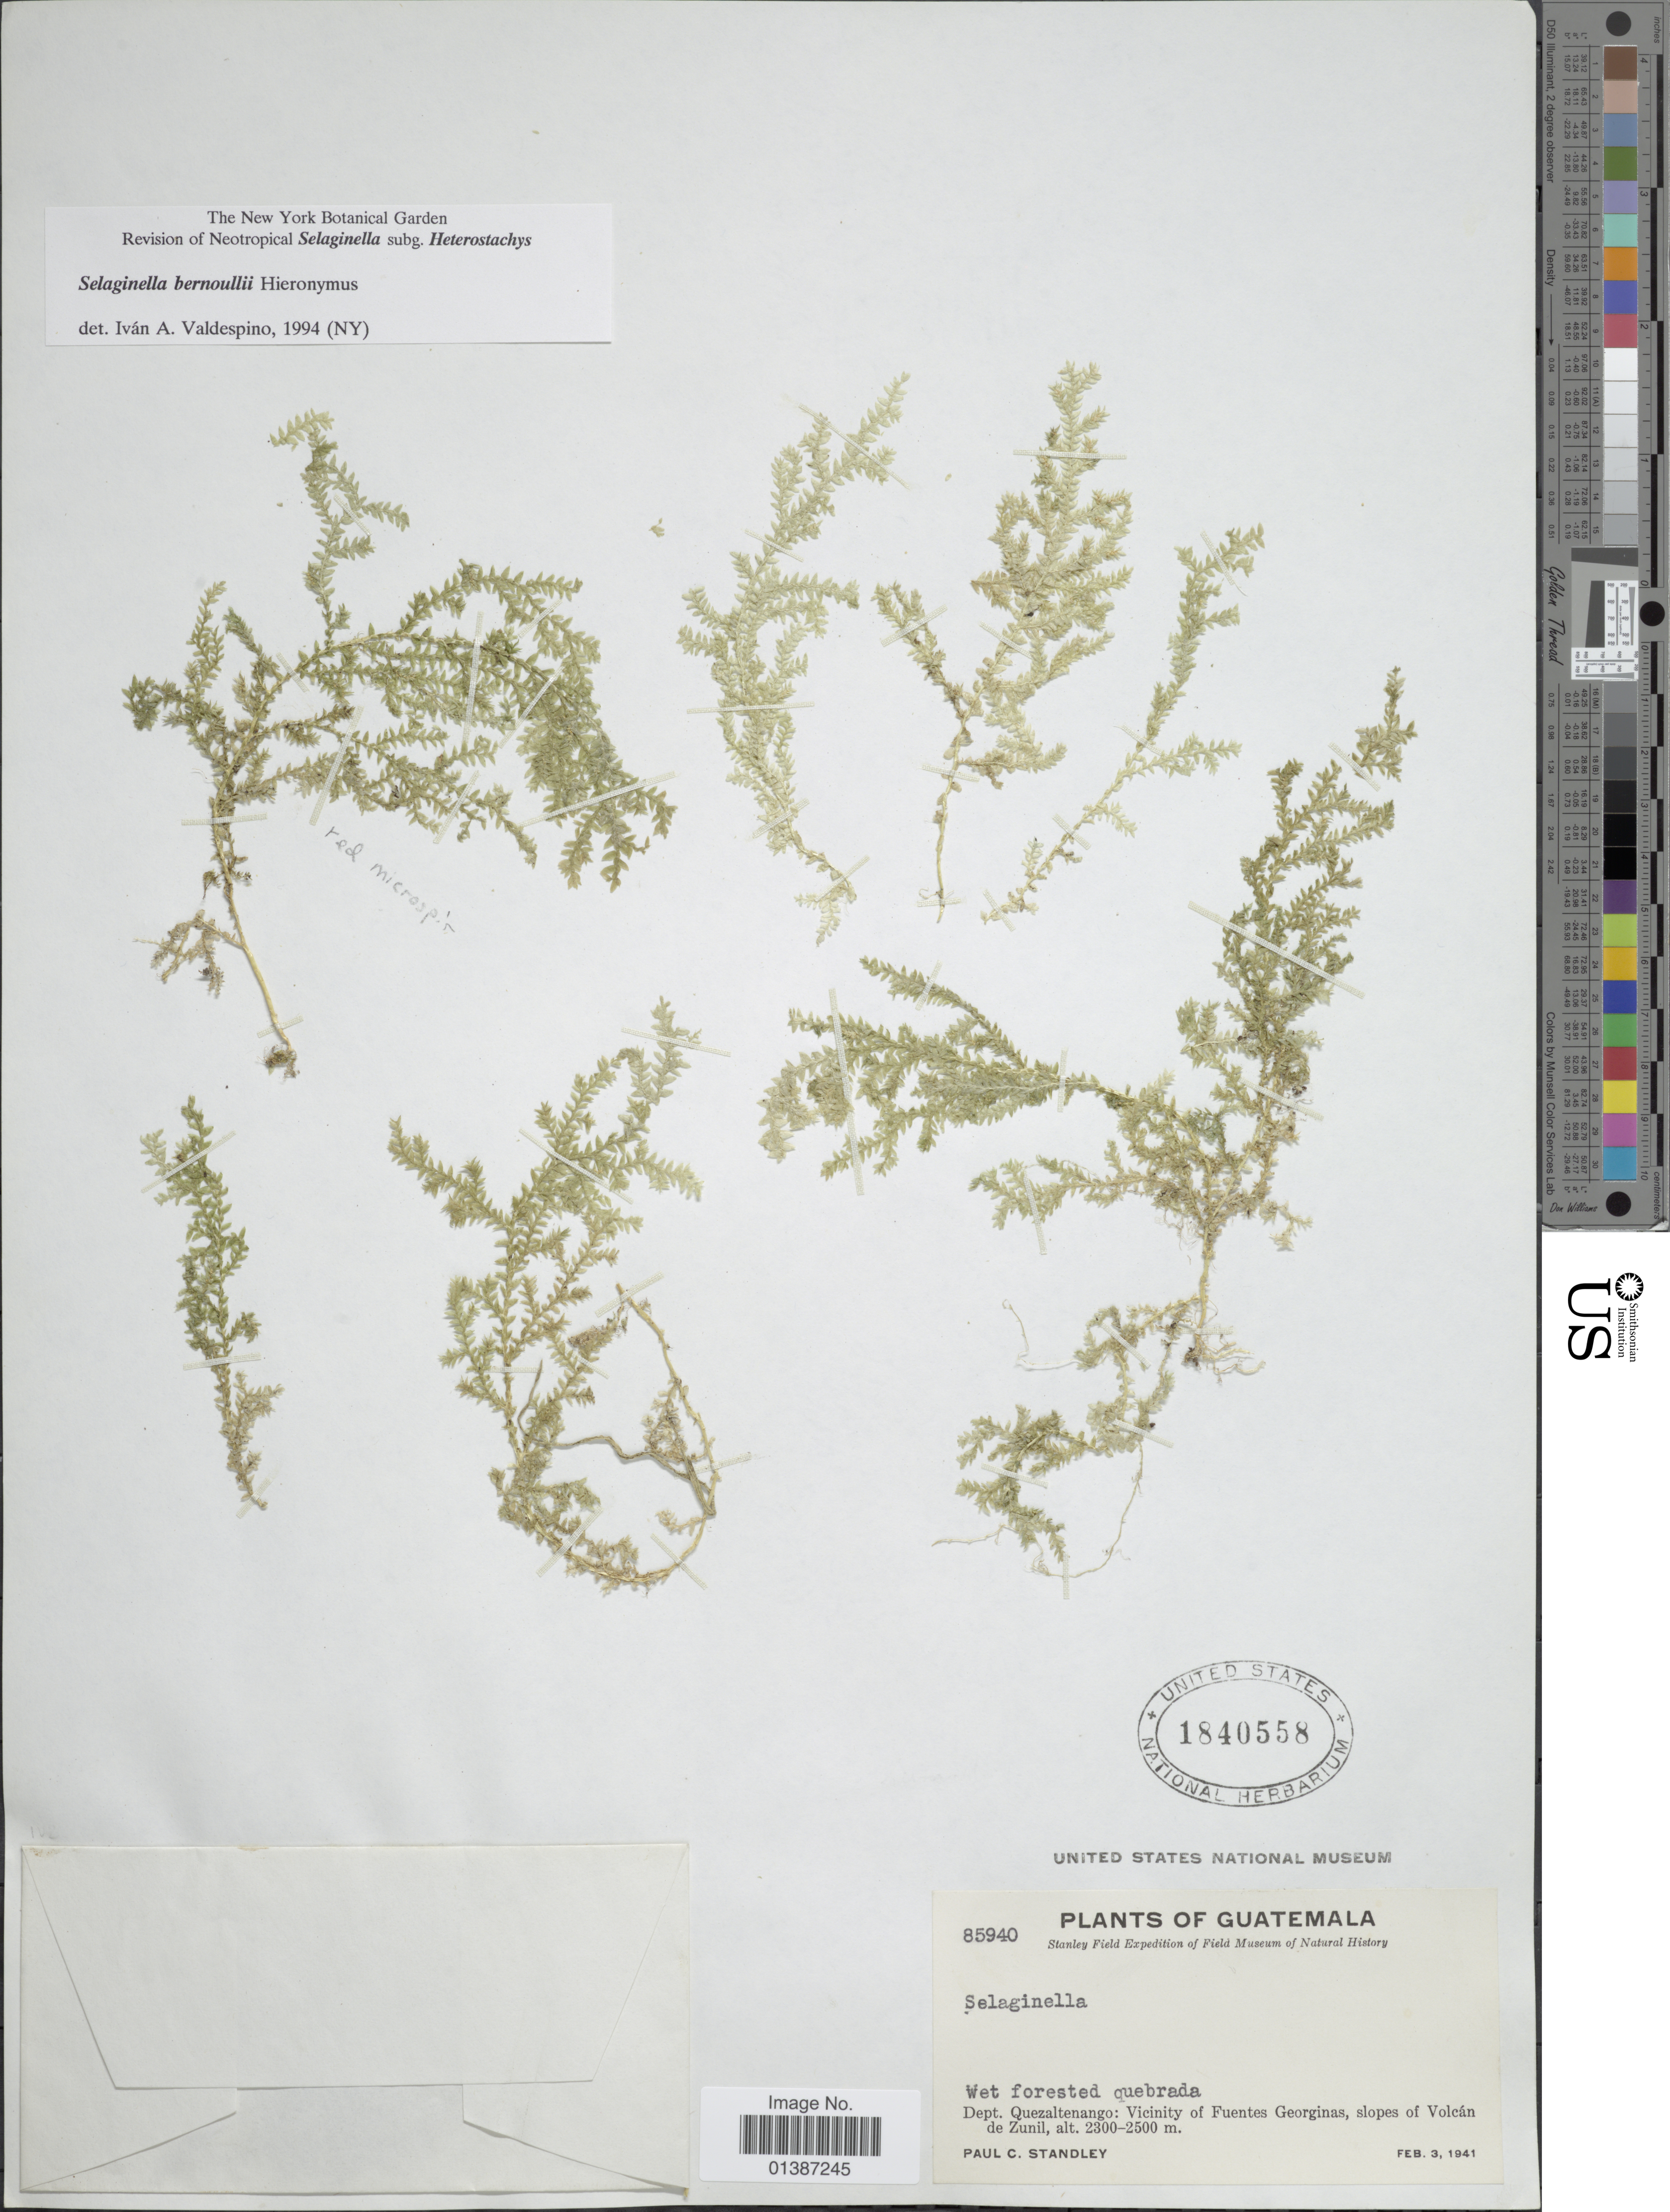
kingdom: Plantae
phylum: Tracheophyta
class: Lycopodiopsida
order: Selaginellales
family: Selaginellaceae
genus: Selaginella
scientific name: Selaginella bernoullii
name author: Hieron.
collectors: P. C. Standley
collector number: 85940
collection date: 1941-02-03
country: Guatemala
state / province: Quetzaltenango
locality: Dept. Quezaltenango: Vicinity of Fuentes Georginas, slopes of Volcán de Zunil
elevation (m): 2300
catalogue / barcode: US 1840558